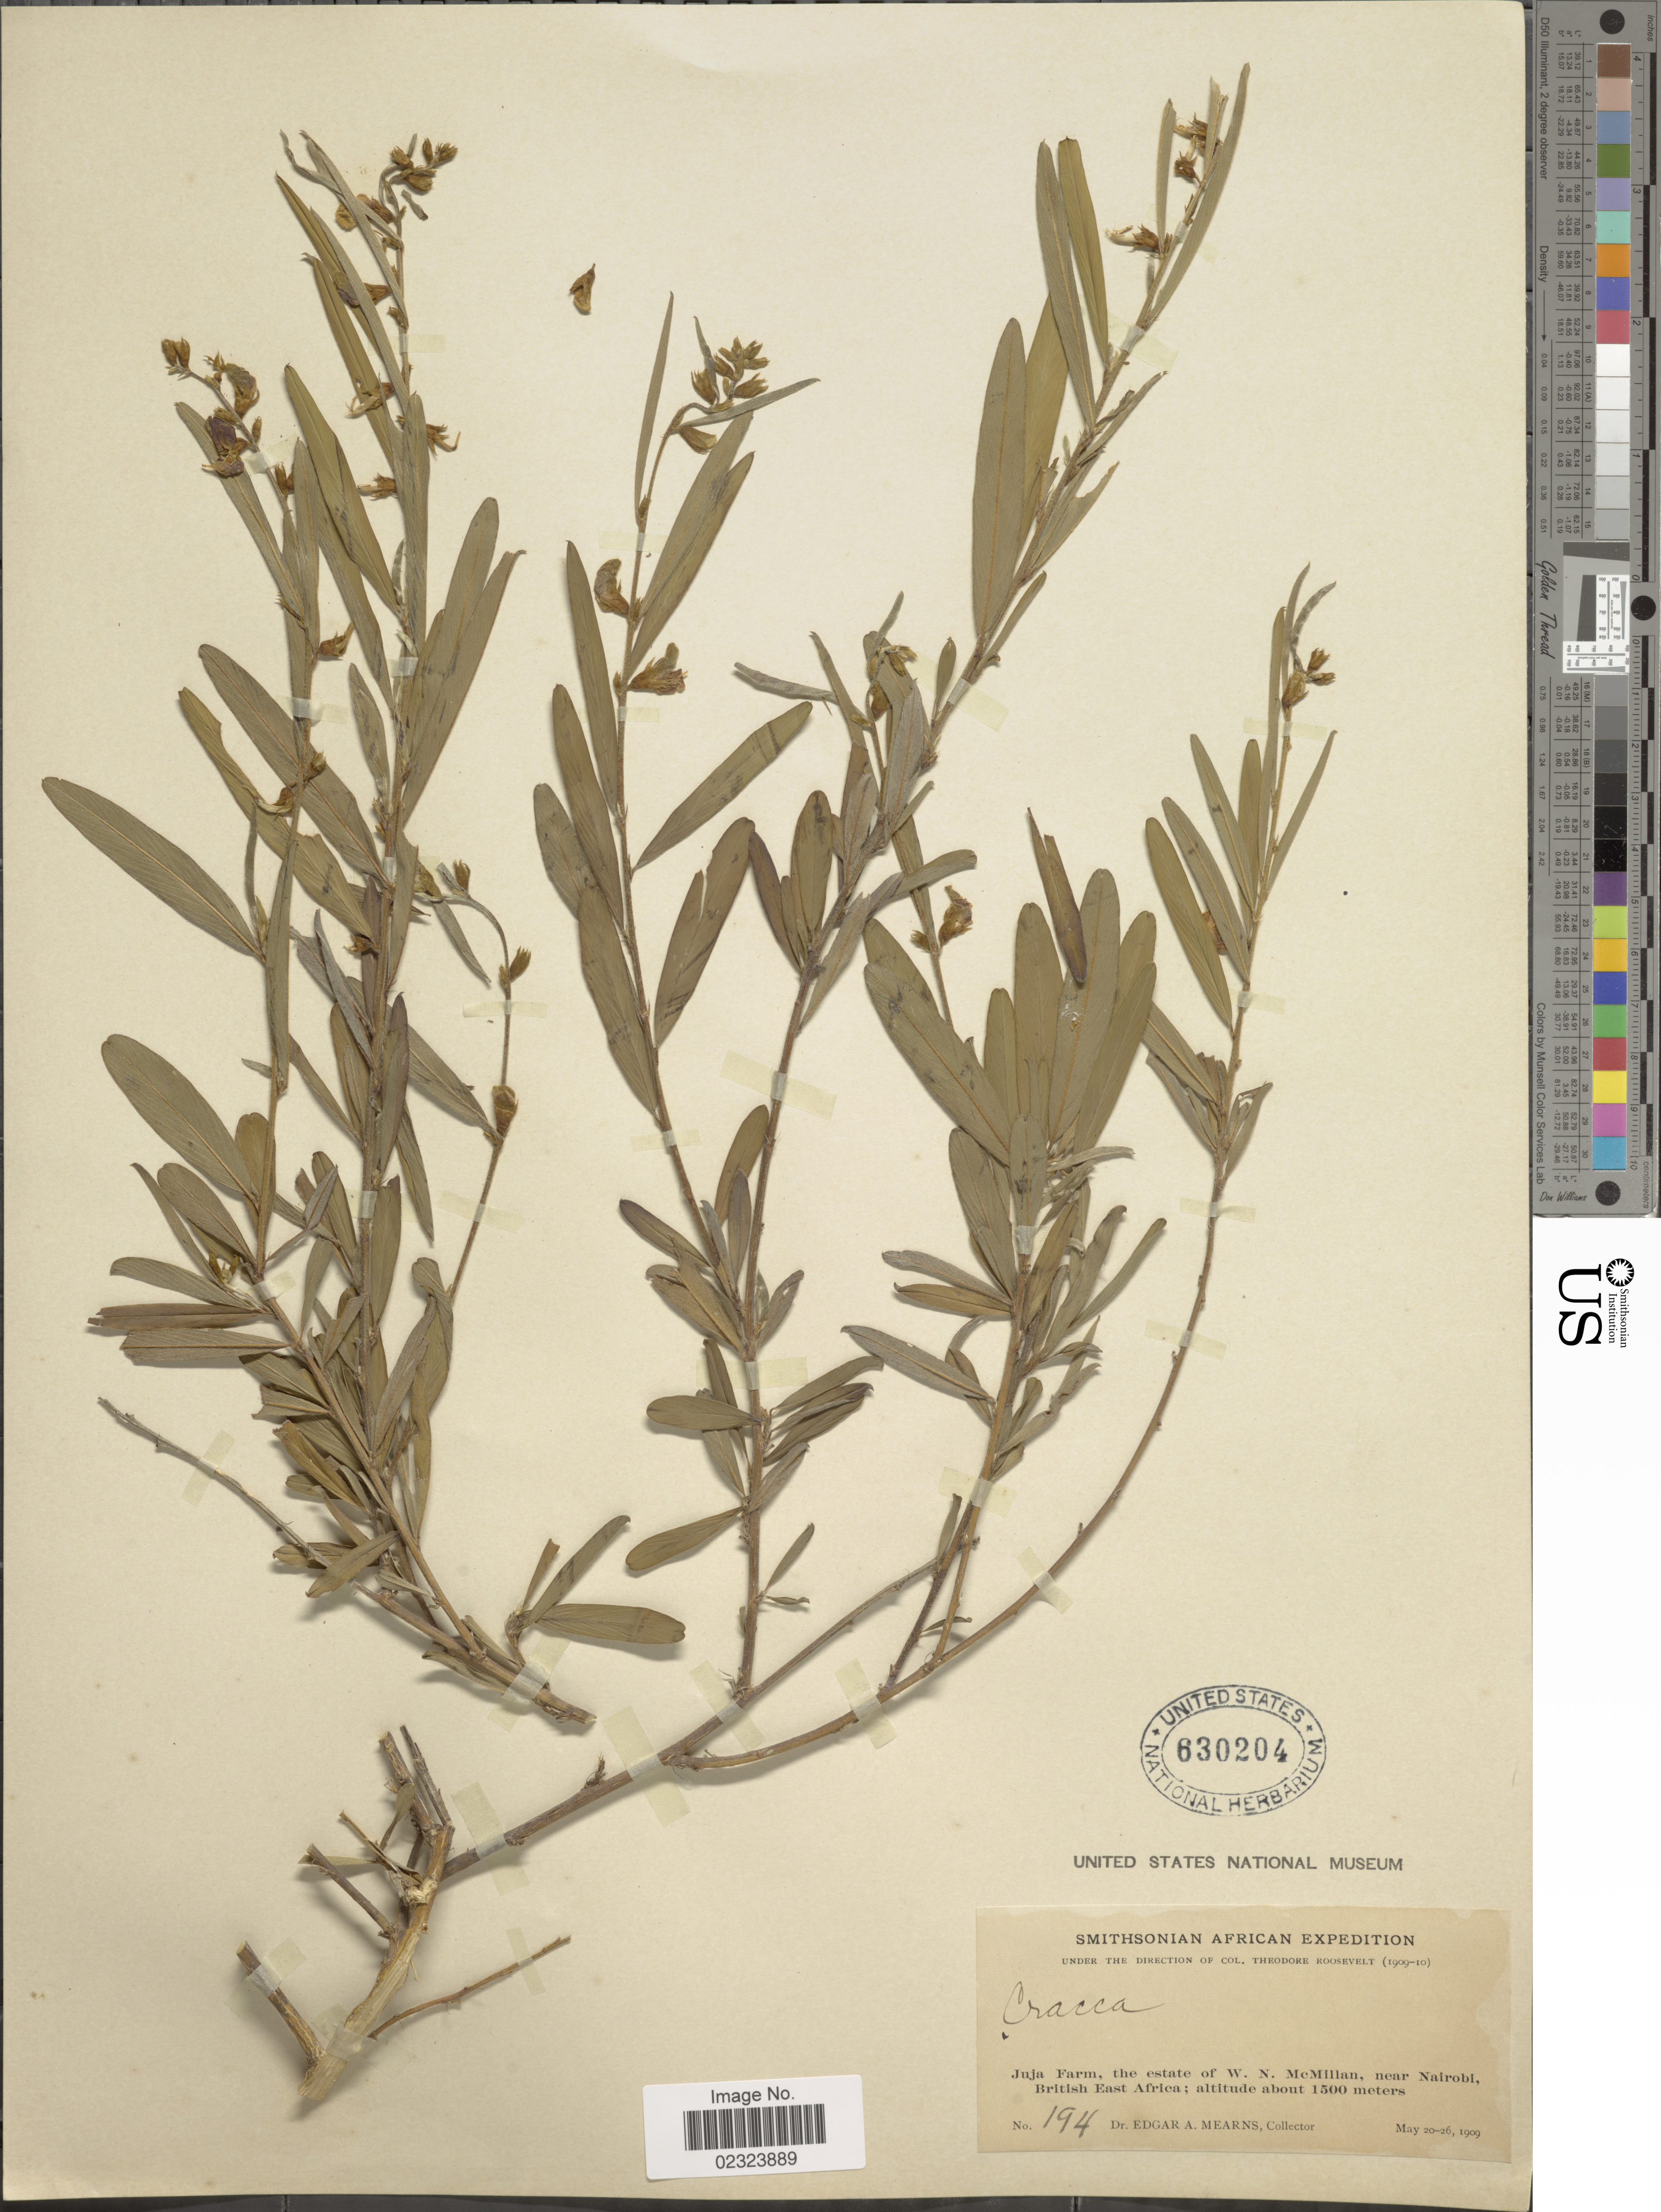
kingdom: Plantae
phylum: Tracheophyta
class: Magnoliopsida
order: Fabales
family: Fabaceae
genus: Tephrosia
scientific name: Tephrosia sp.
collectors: E. A. Mearns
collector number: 194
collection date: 1909-05-20/1909-05-26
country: Kenya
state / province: Nairobi Area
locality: Juja Farm, the estate of W. N. McMillan, near Nairobi, British East Africa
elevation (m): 1500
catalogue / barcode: US 630204